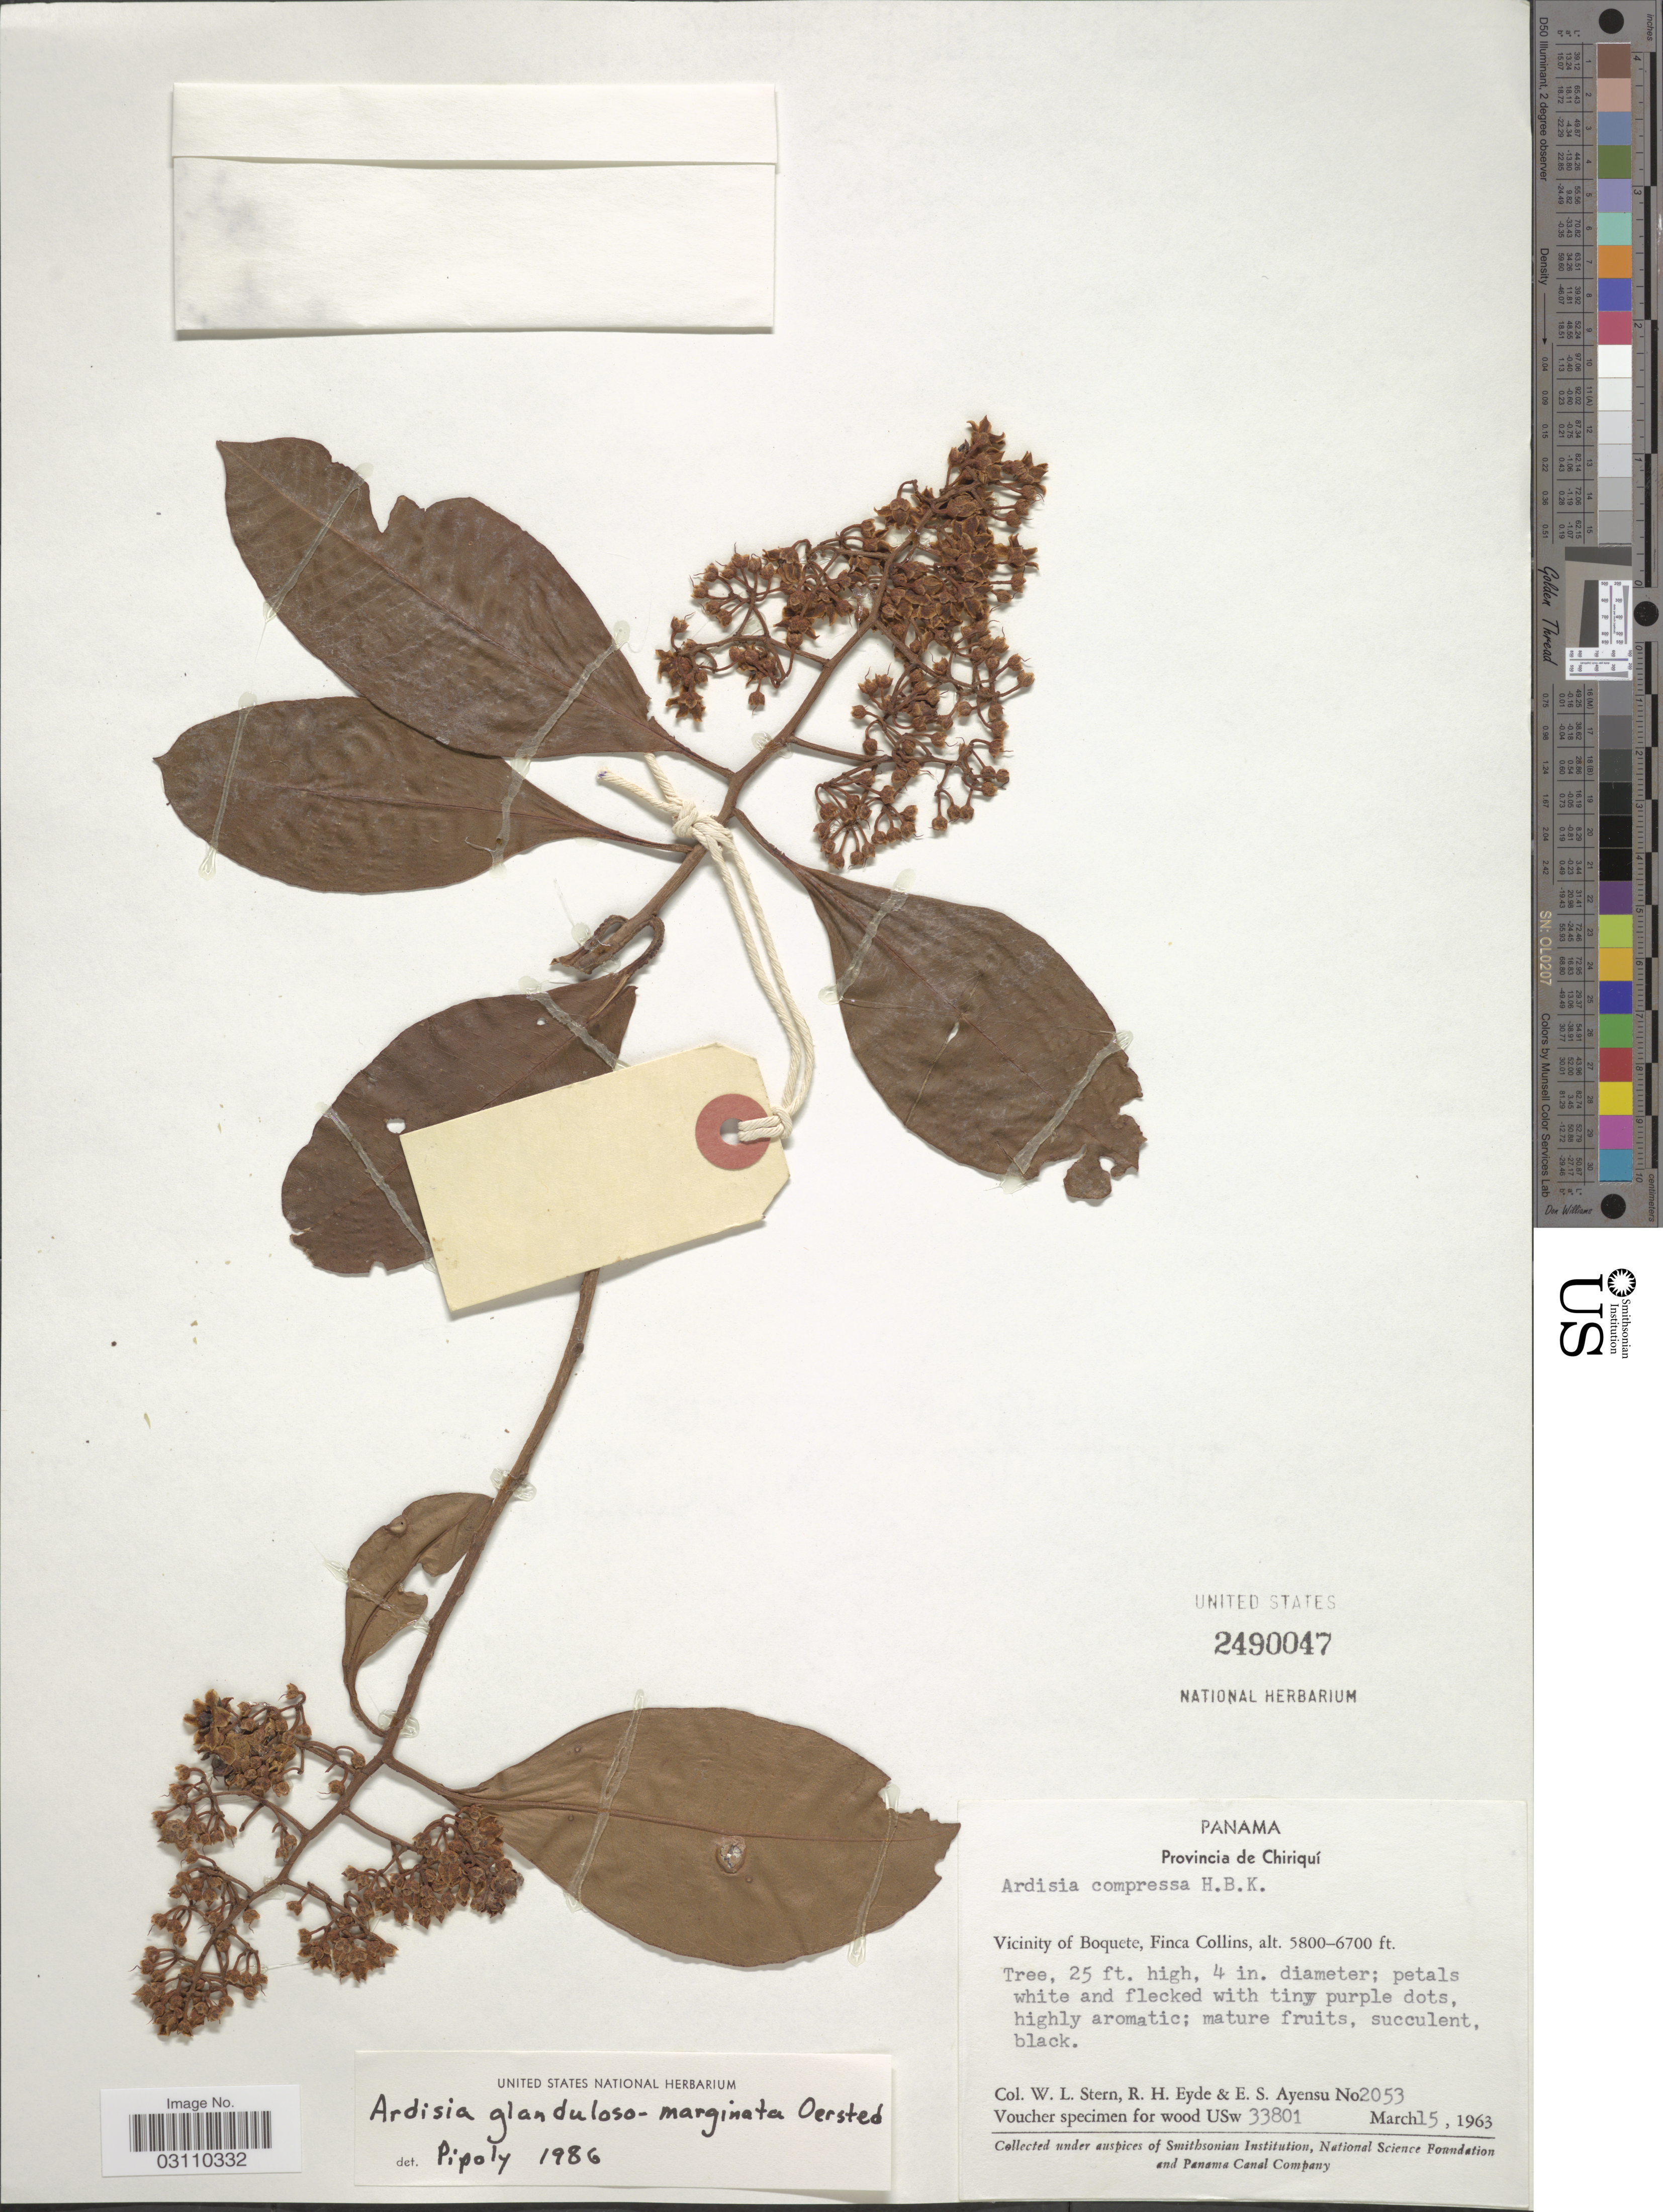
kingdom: Plantae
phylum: Tracheophyta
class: Magnoliopsida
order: Ericales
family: Primulaceae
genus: Ardisia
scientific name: Ardisia glandulosa-marginata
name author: Oerst.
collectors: W. L. Stern, R. H. Eyde & E. S. Ayensu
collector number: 2053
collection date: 1963-03-15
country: Panama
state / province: Chiriqui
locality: Vicinity of Boquete, Finca Collins.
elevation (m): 1768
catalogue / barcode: US 2490047